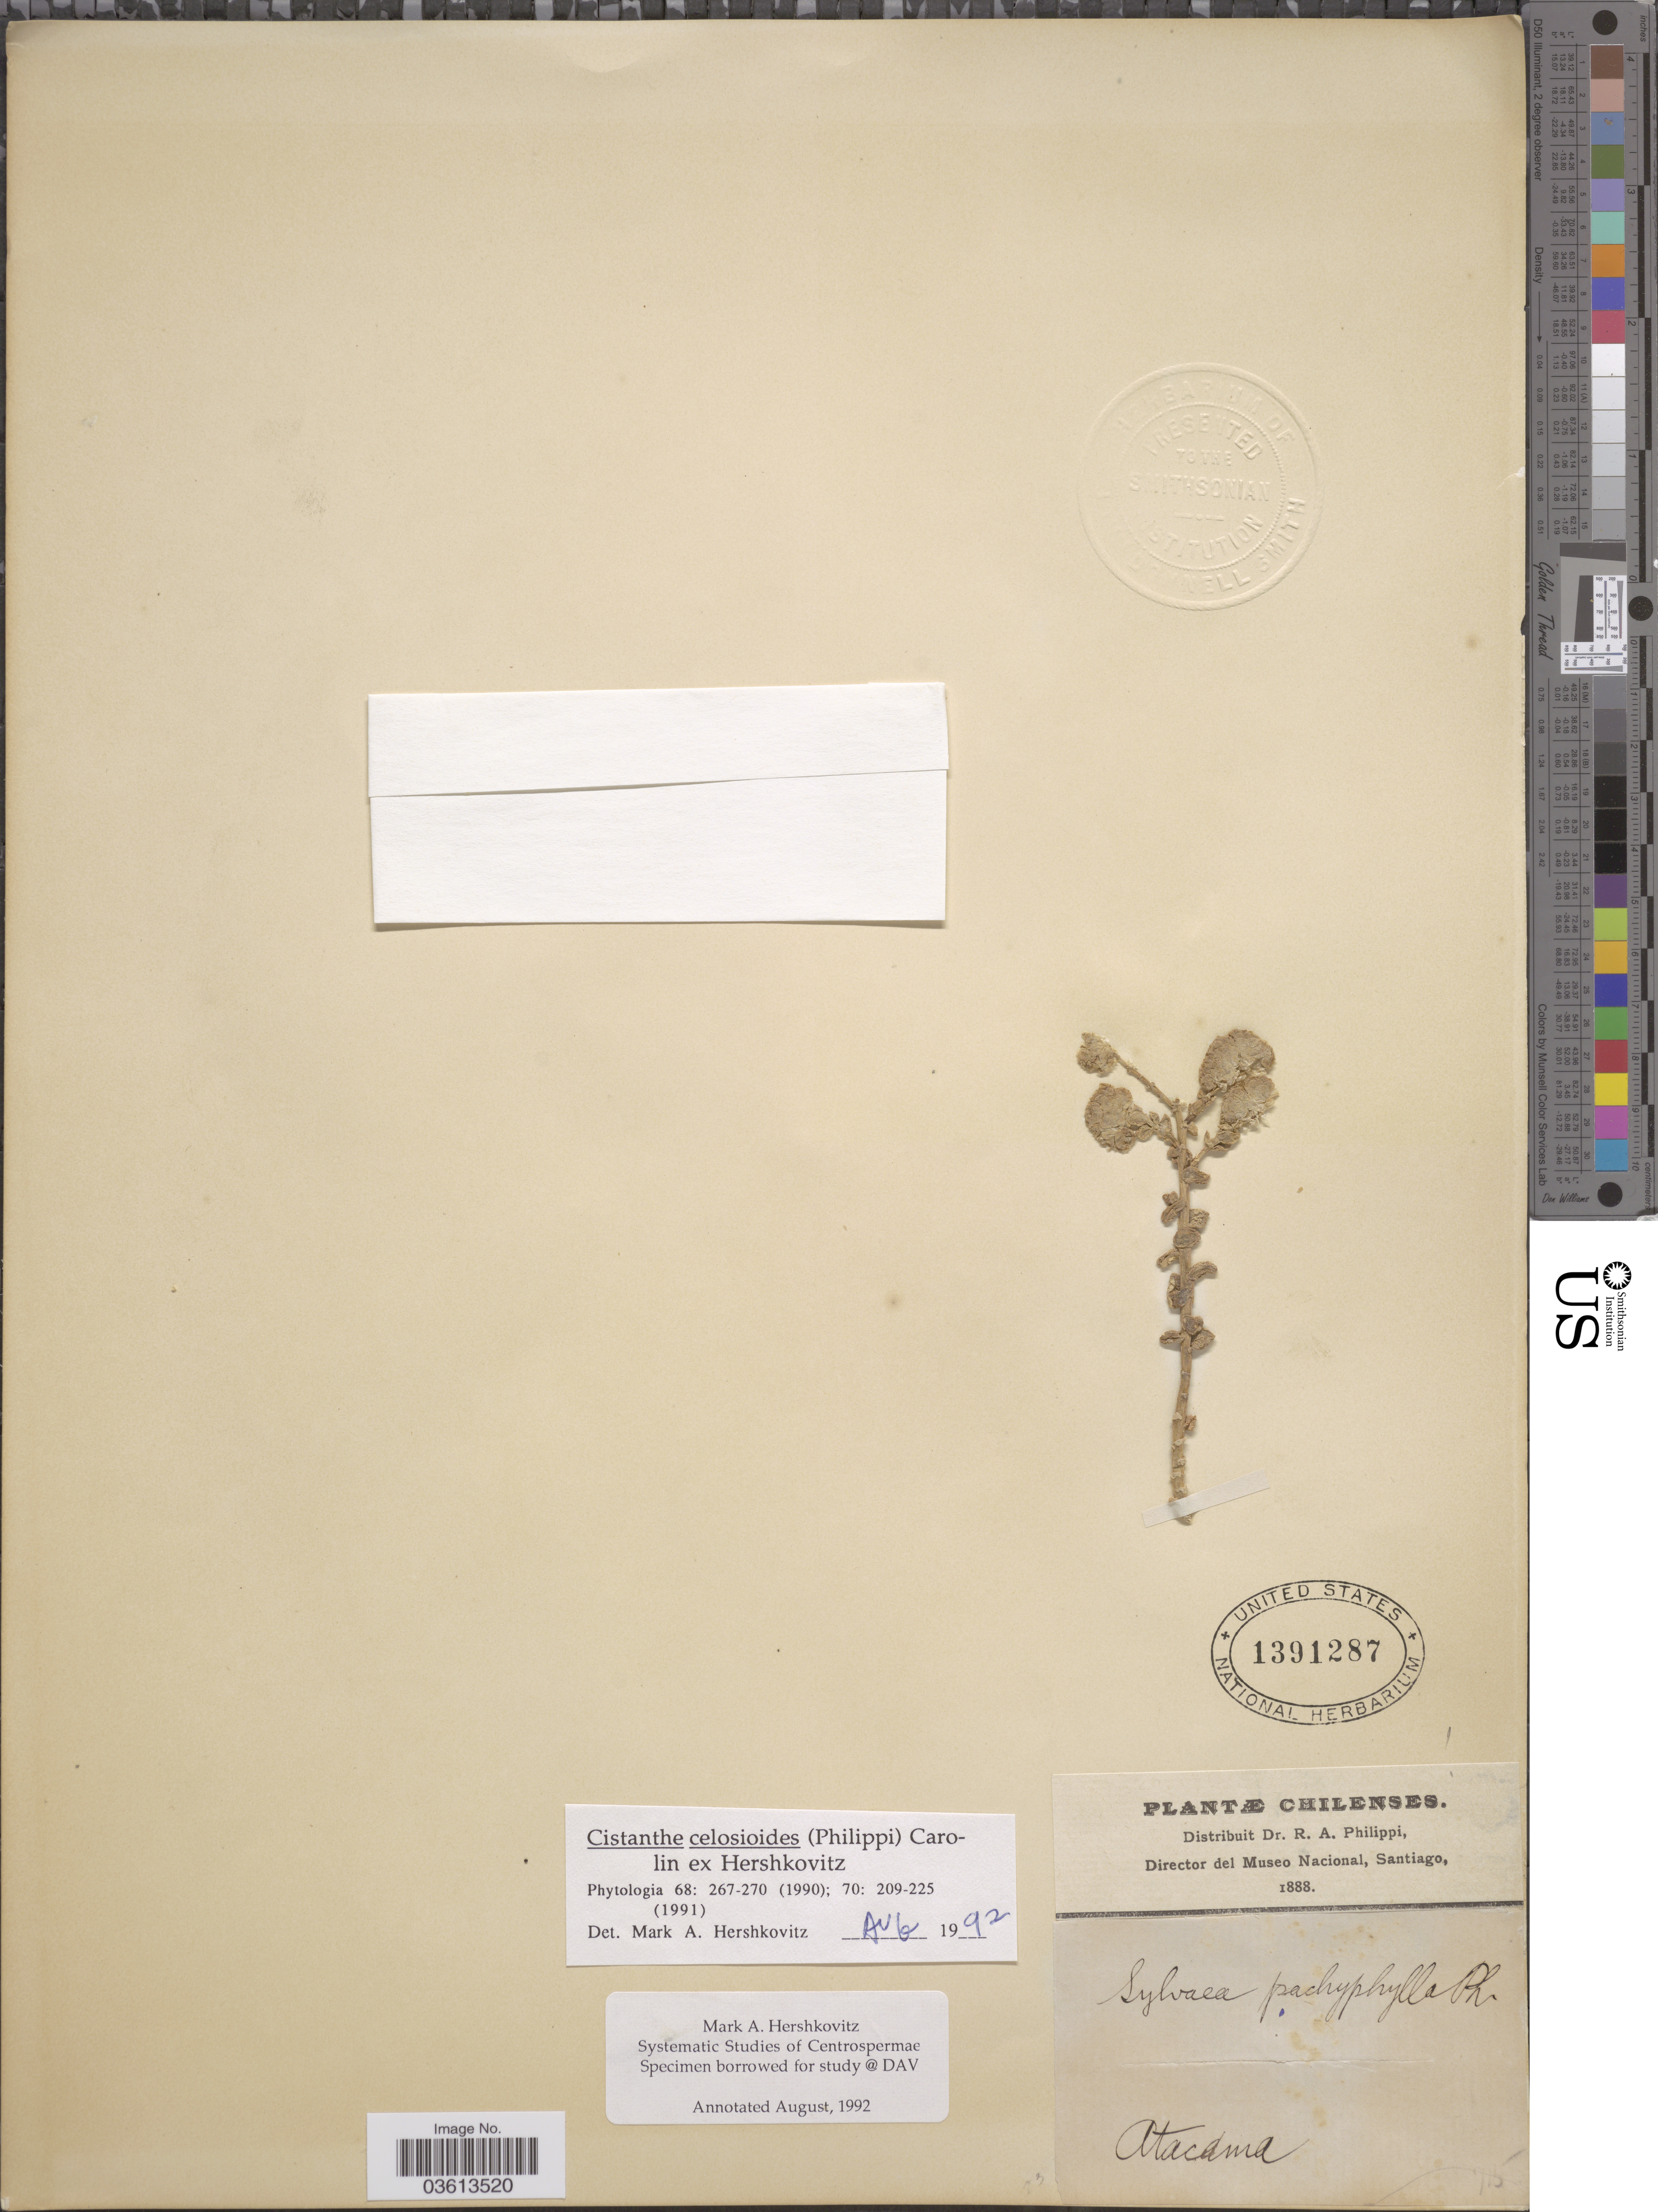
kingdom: Plantae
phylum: Tracheophyta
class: Magnoliopsida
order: Caryophyllales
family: Montiaceae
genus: Philippiamra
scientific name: Philippiamra celosioides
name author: (Phil.) Kuntze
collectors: ex. herb. R.A. Philippi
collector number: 715*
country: Chile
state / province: Atacama (III)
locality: Atacama.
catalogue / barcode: US 1391287